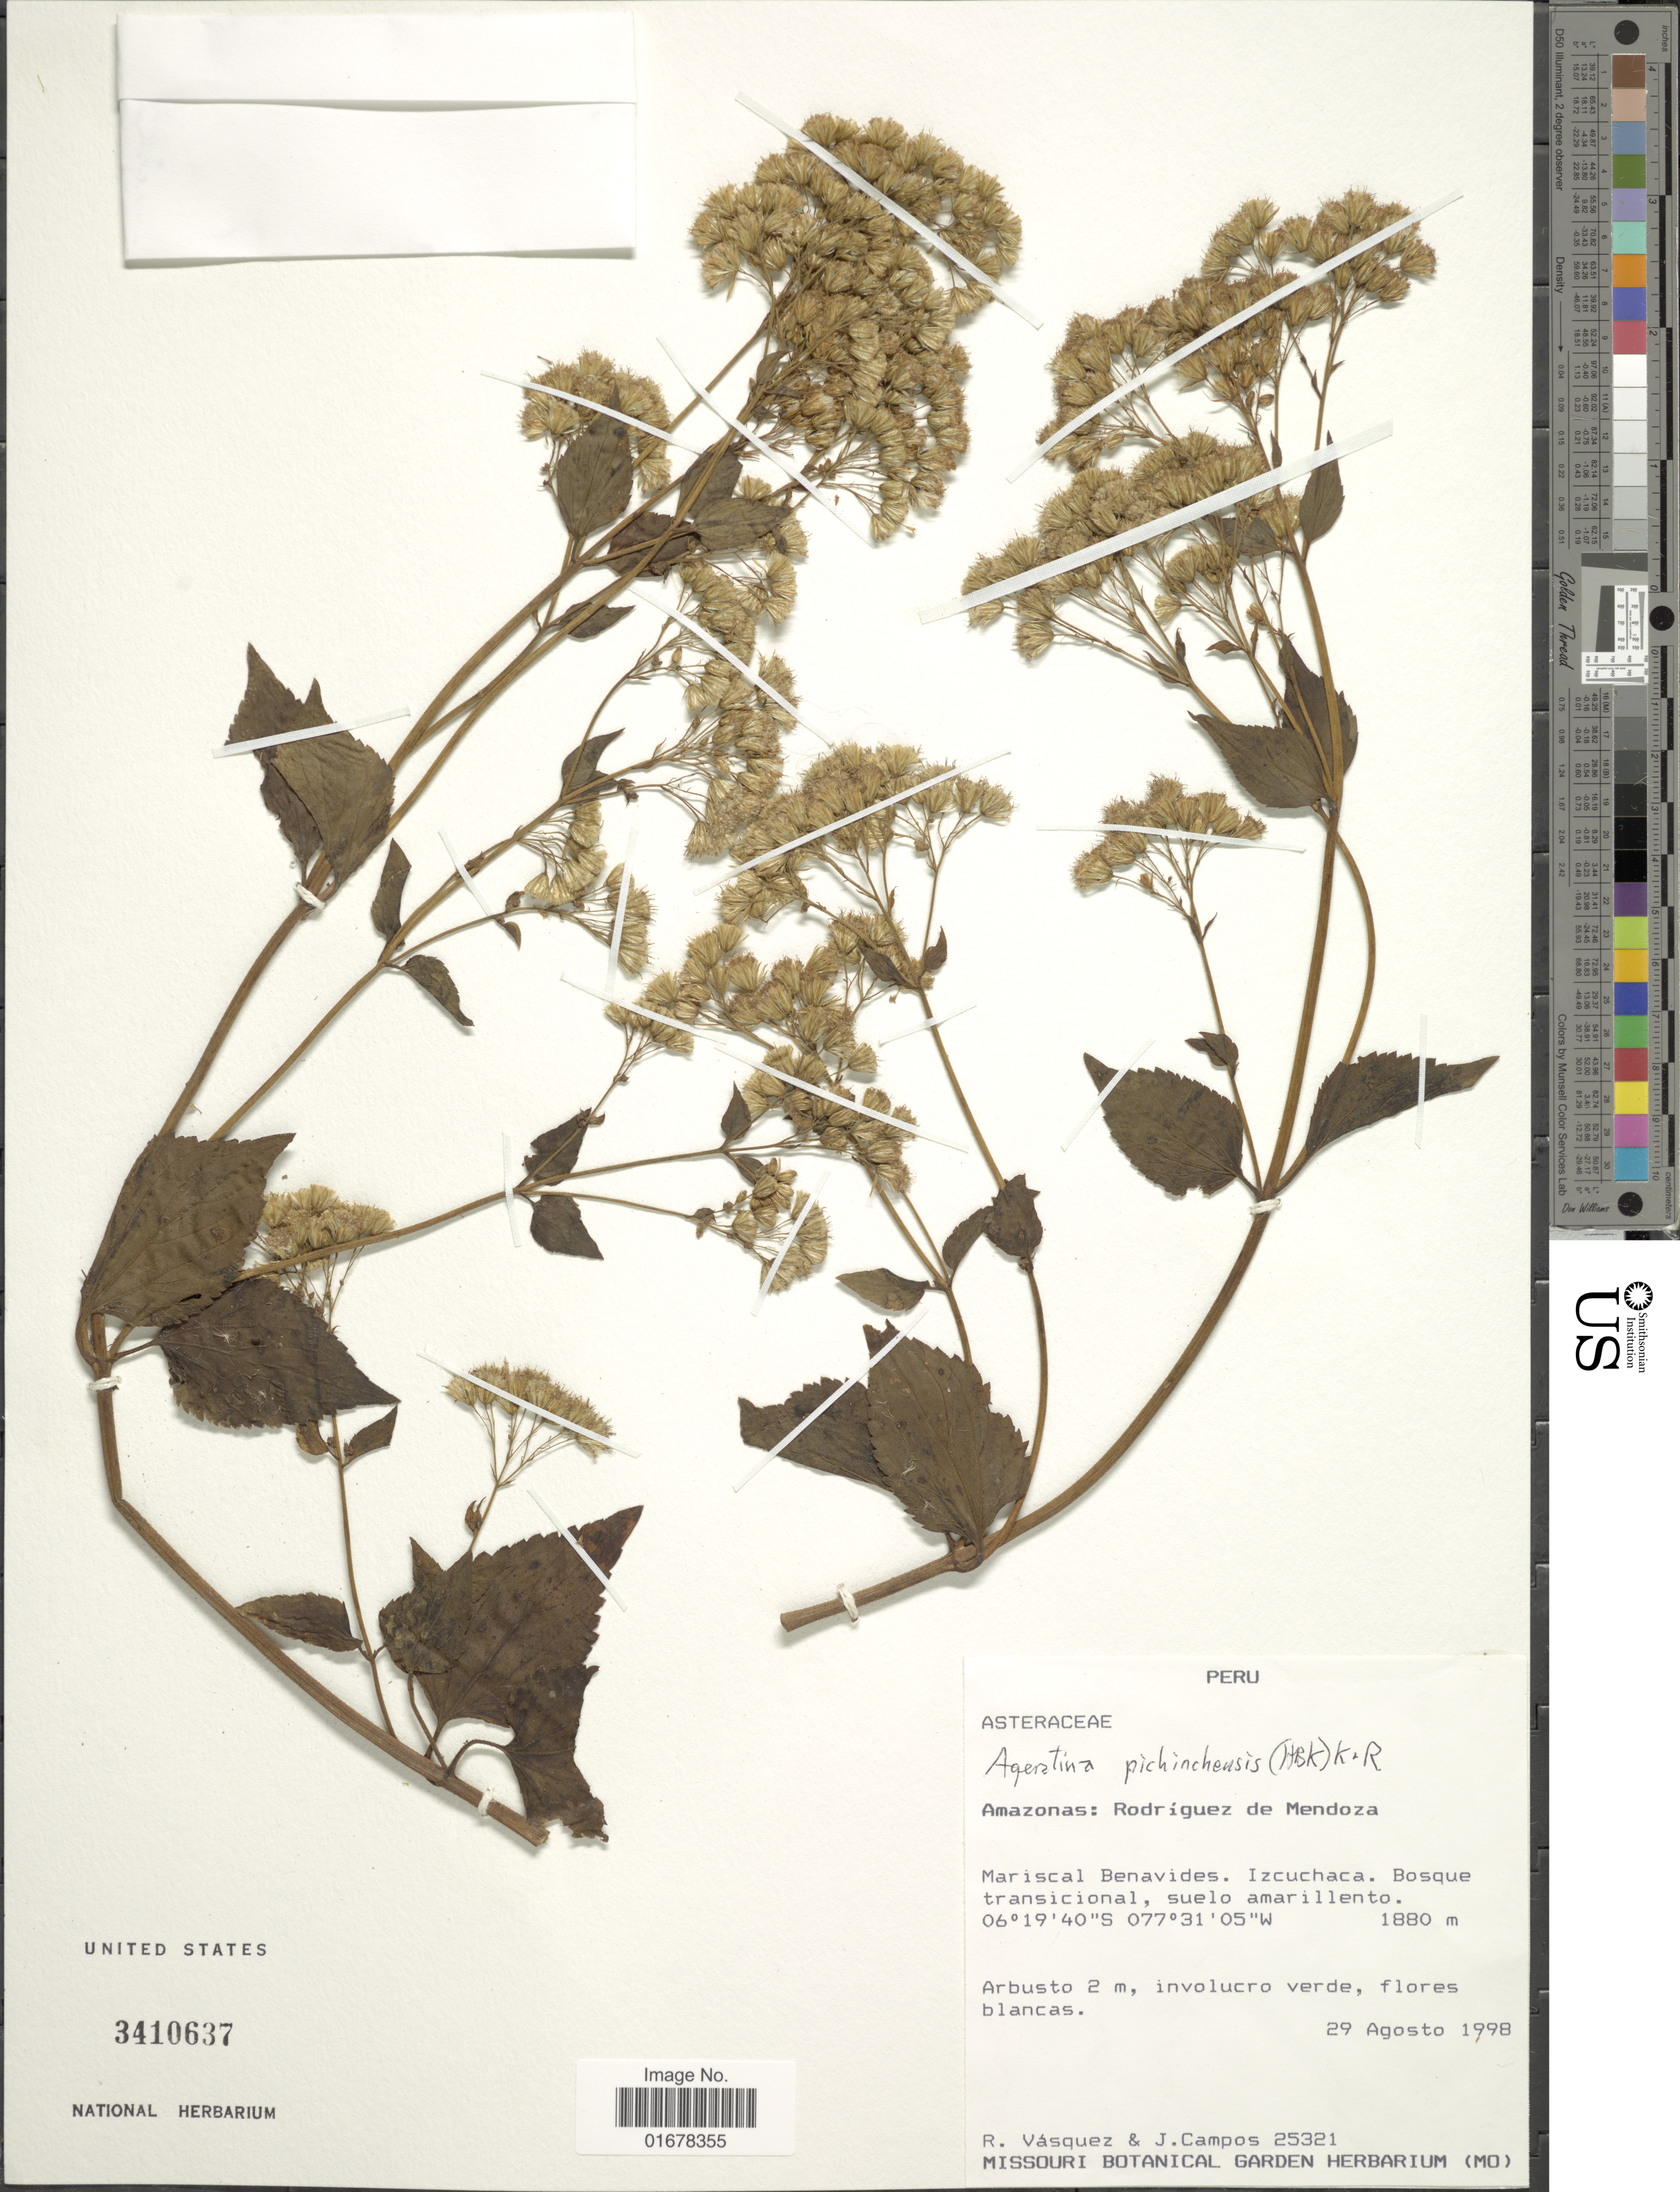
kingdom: Plantae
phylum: Tracheophyta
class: Magnoliopsida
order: Asterales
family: Asteraceae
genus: Ageratina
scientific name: Ageratina pichinchensis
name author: (Kunth) R.M. King & H. Rob.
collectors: R. Vásquez & J. Campos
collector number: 25321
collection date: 1998-08-29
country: Peru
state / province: Amazonas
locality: Amazonas: Rodriguez de Mendoza, Mariscal Benavides, Izcuchaca, Bosque transicional, suelo amarillento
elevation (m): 1880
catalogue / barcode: US 3410637